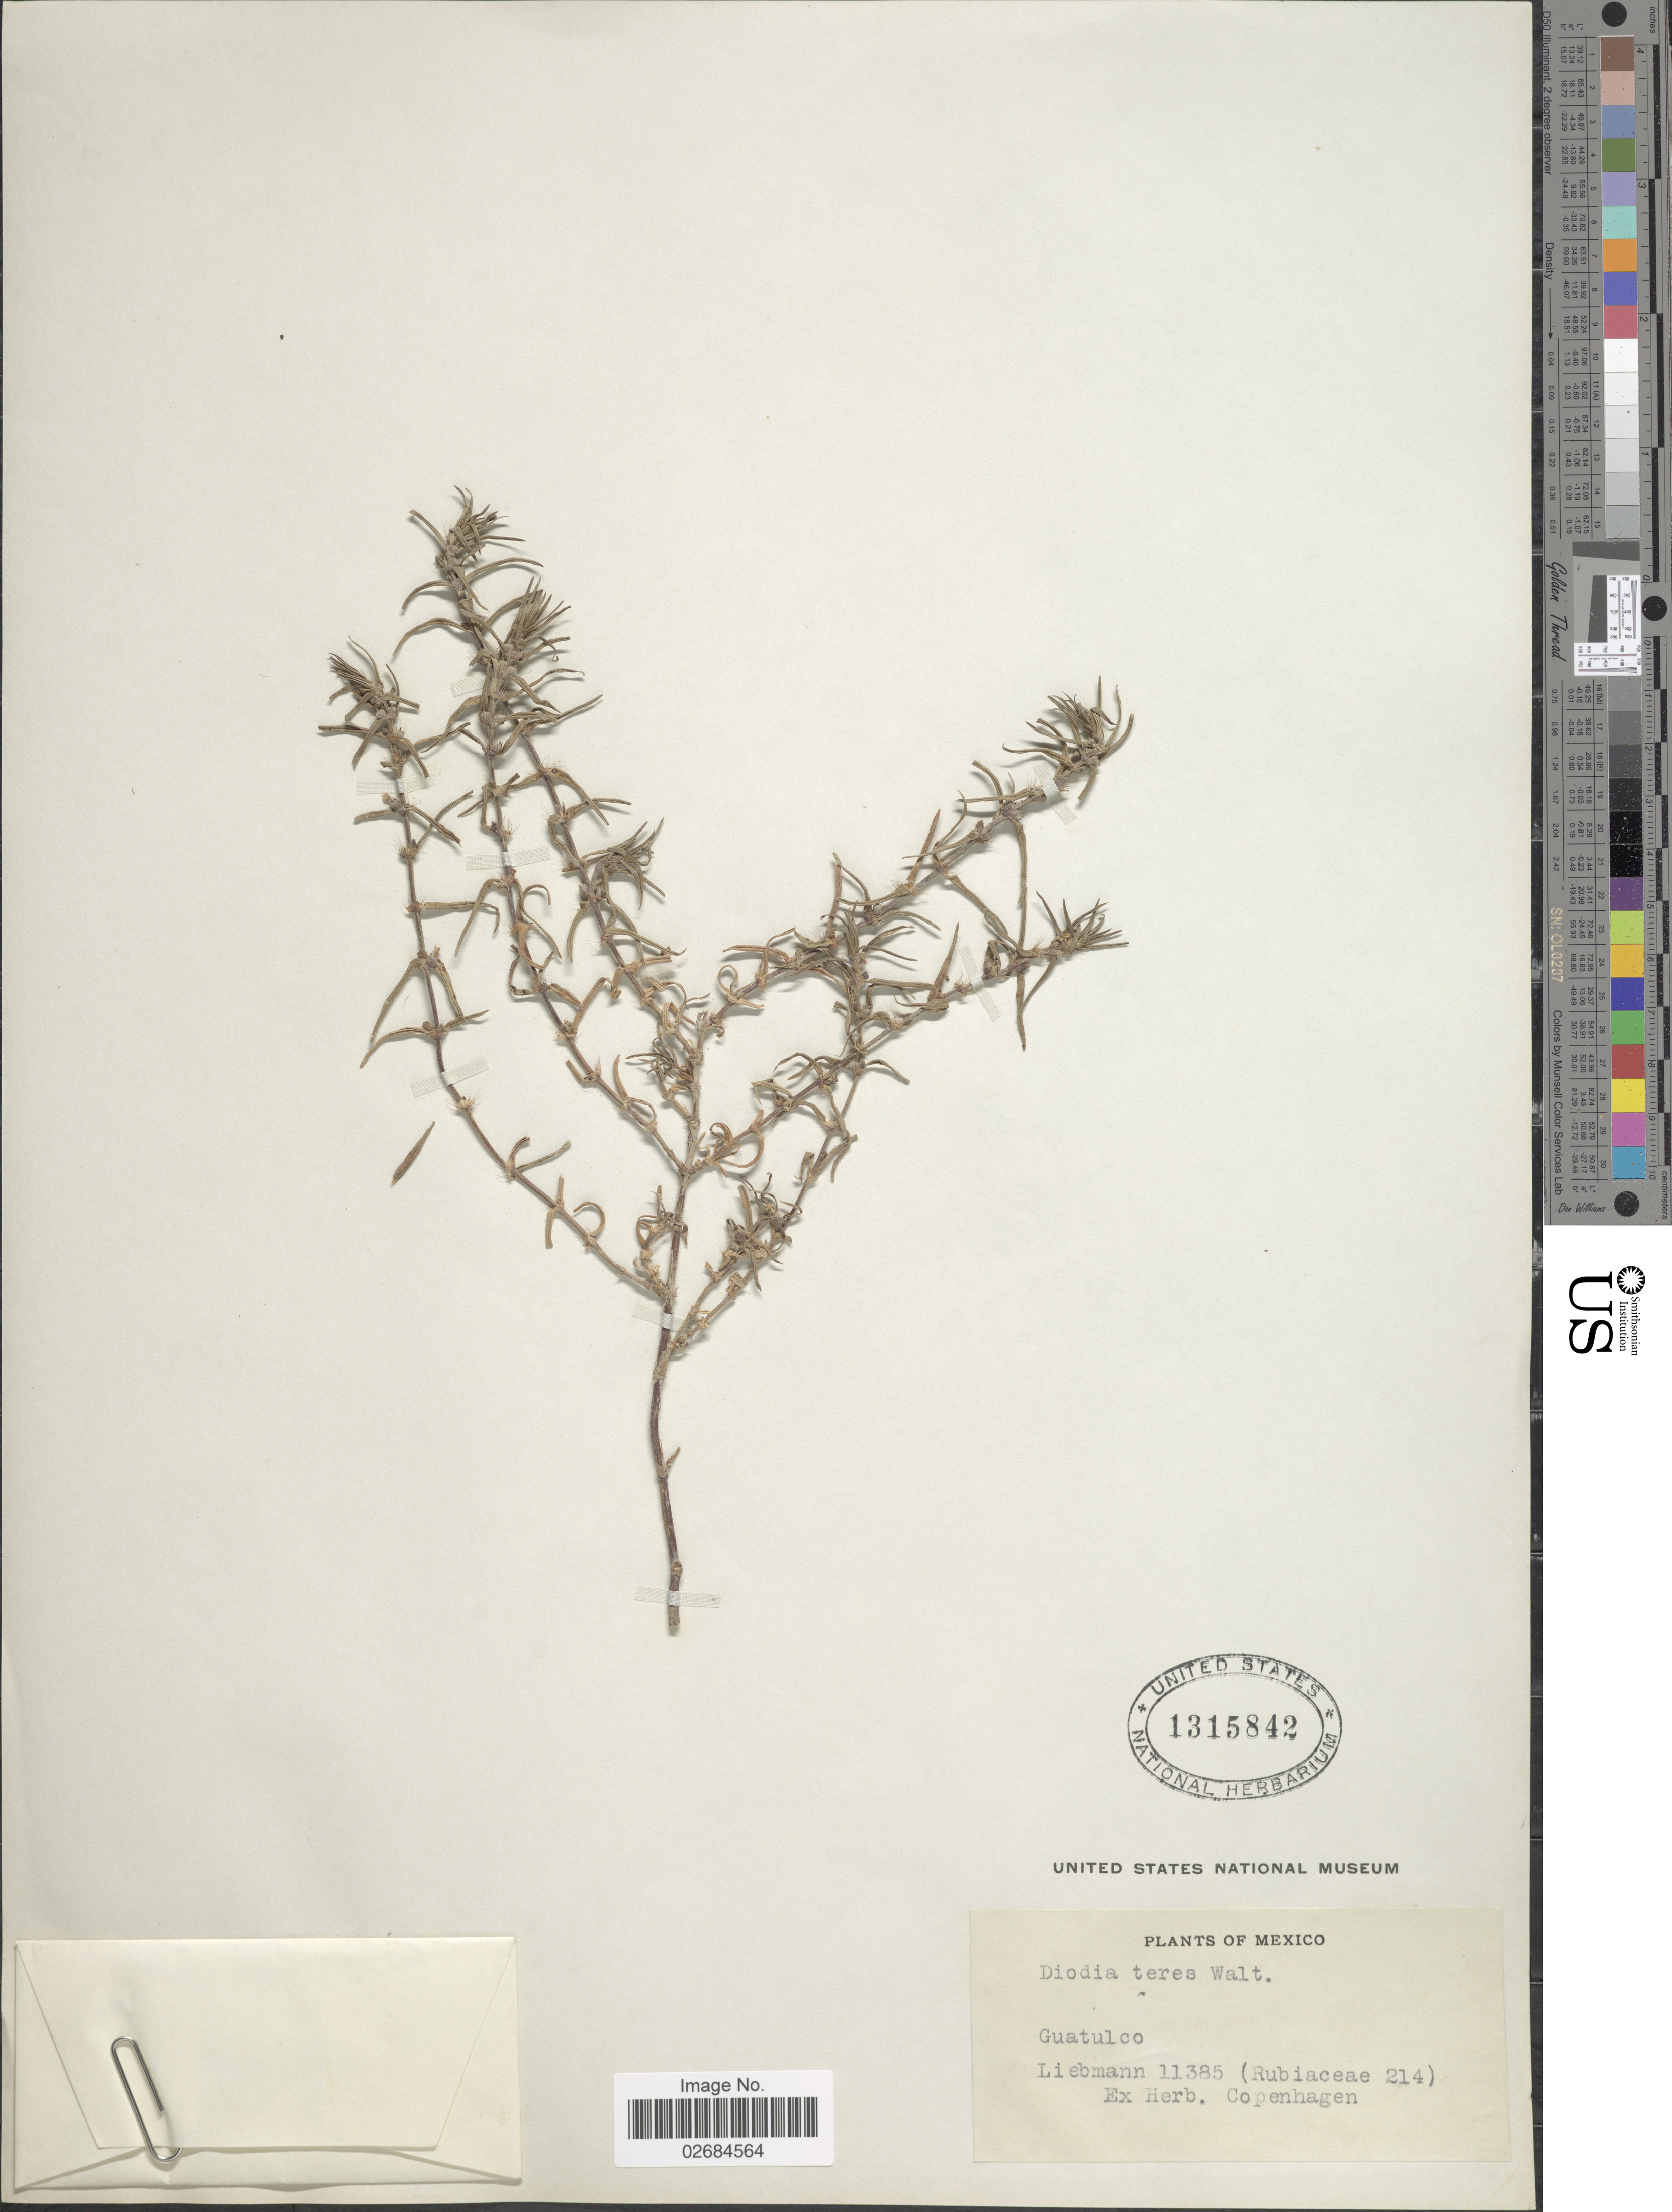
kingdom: Plantae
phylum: Tracheophyta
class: Magnoliopsida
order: Gentianales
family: Rubiaceae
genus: Diodia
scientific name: Diodia teres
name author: Walter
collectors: Liebmann, --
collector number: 11385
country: Mexico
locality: Guatulco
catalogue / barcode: US 1315842